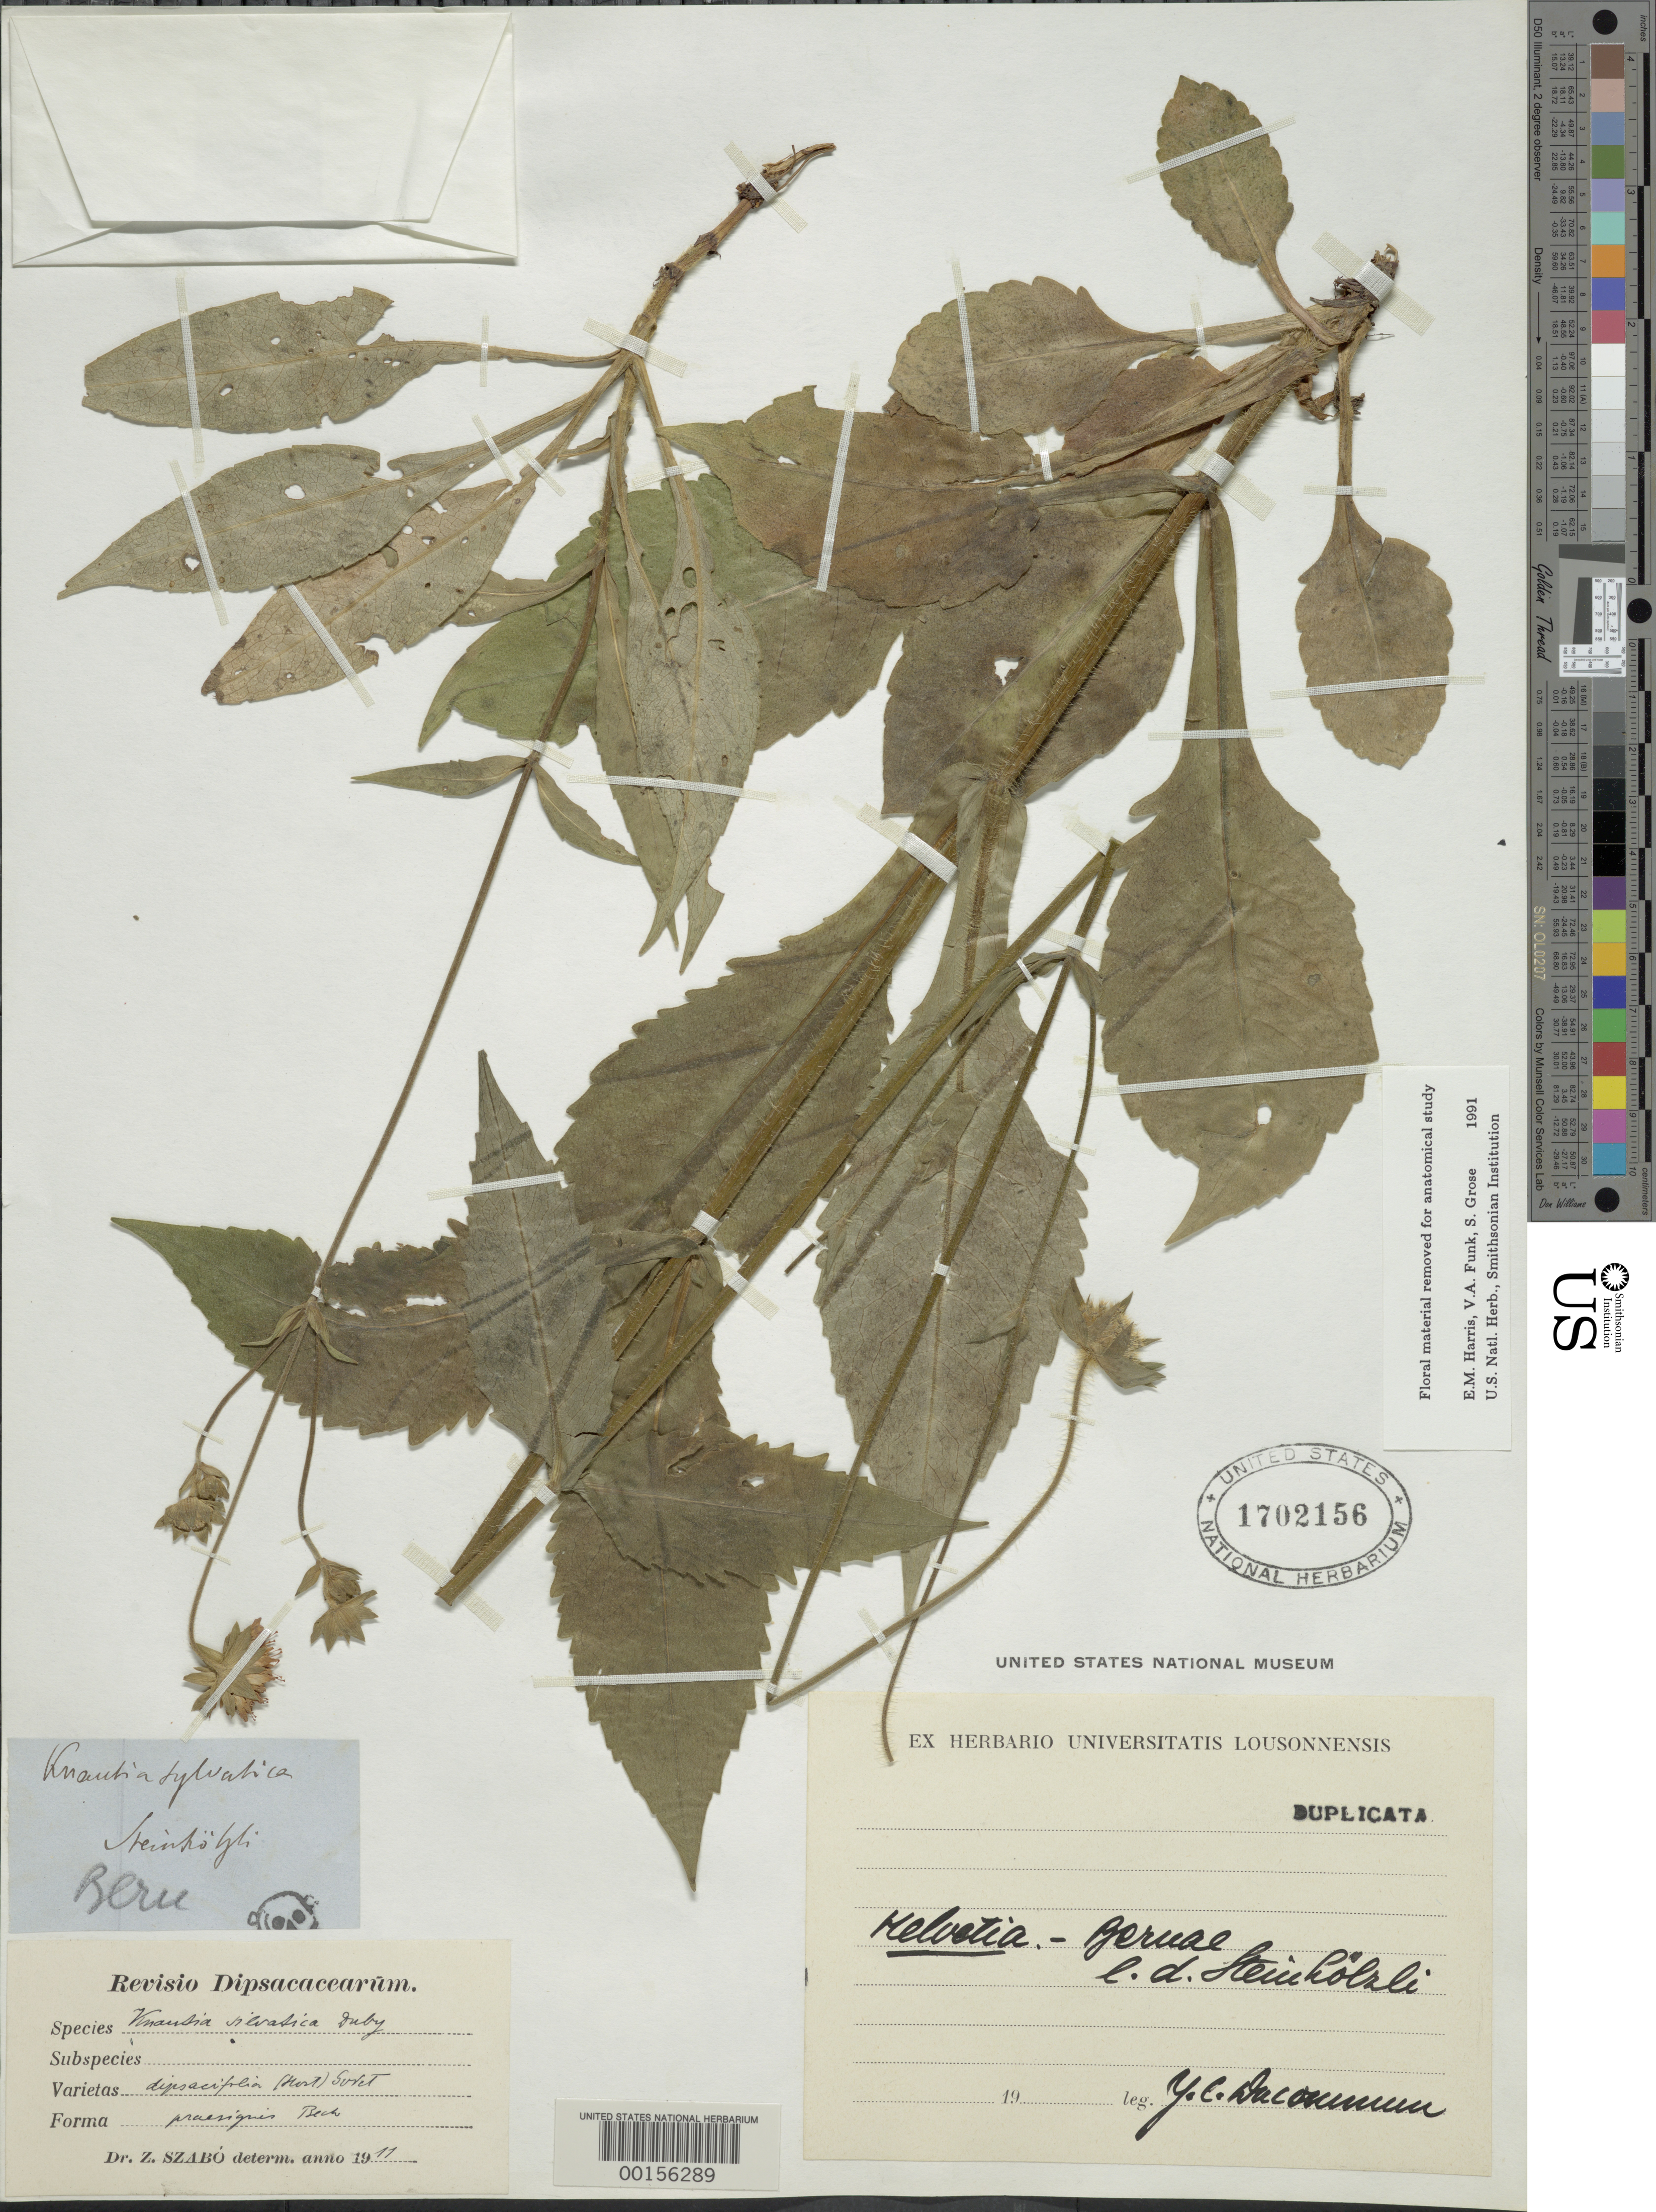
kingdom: Plantae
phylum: Tracheophyta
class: Magnoliopsida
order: Dipsacales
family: Caprifoliaceae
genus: Knautia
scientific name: Knautia sylvatica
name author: Duby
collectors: Y. Dacoumnen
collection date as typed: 1911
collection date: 1911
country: Switzerland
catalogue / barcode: US 1702156